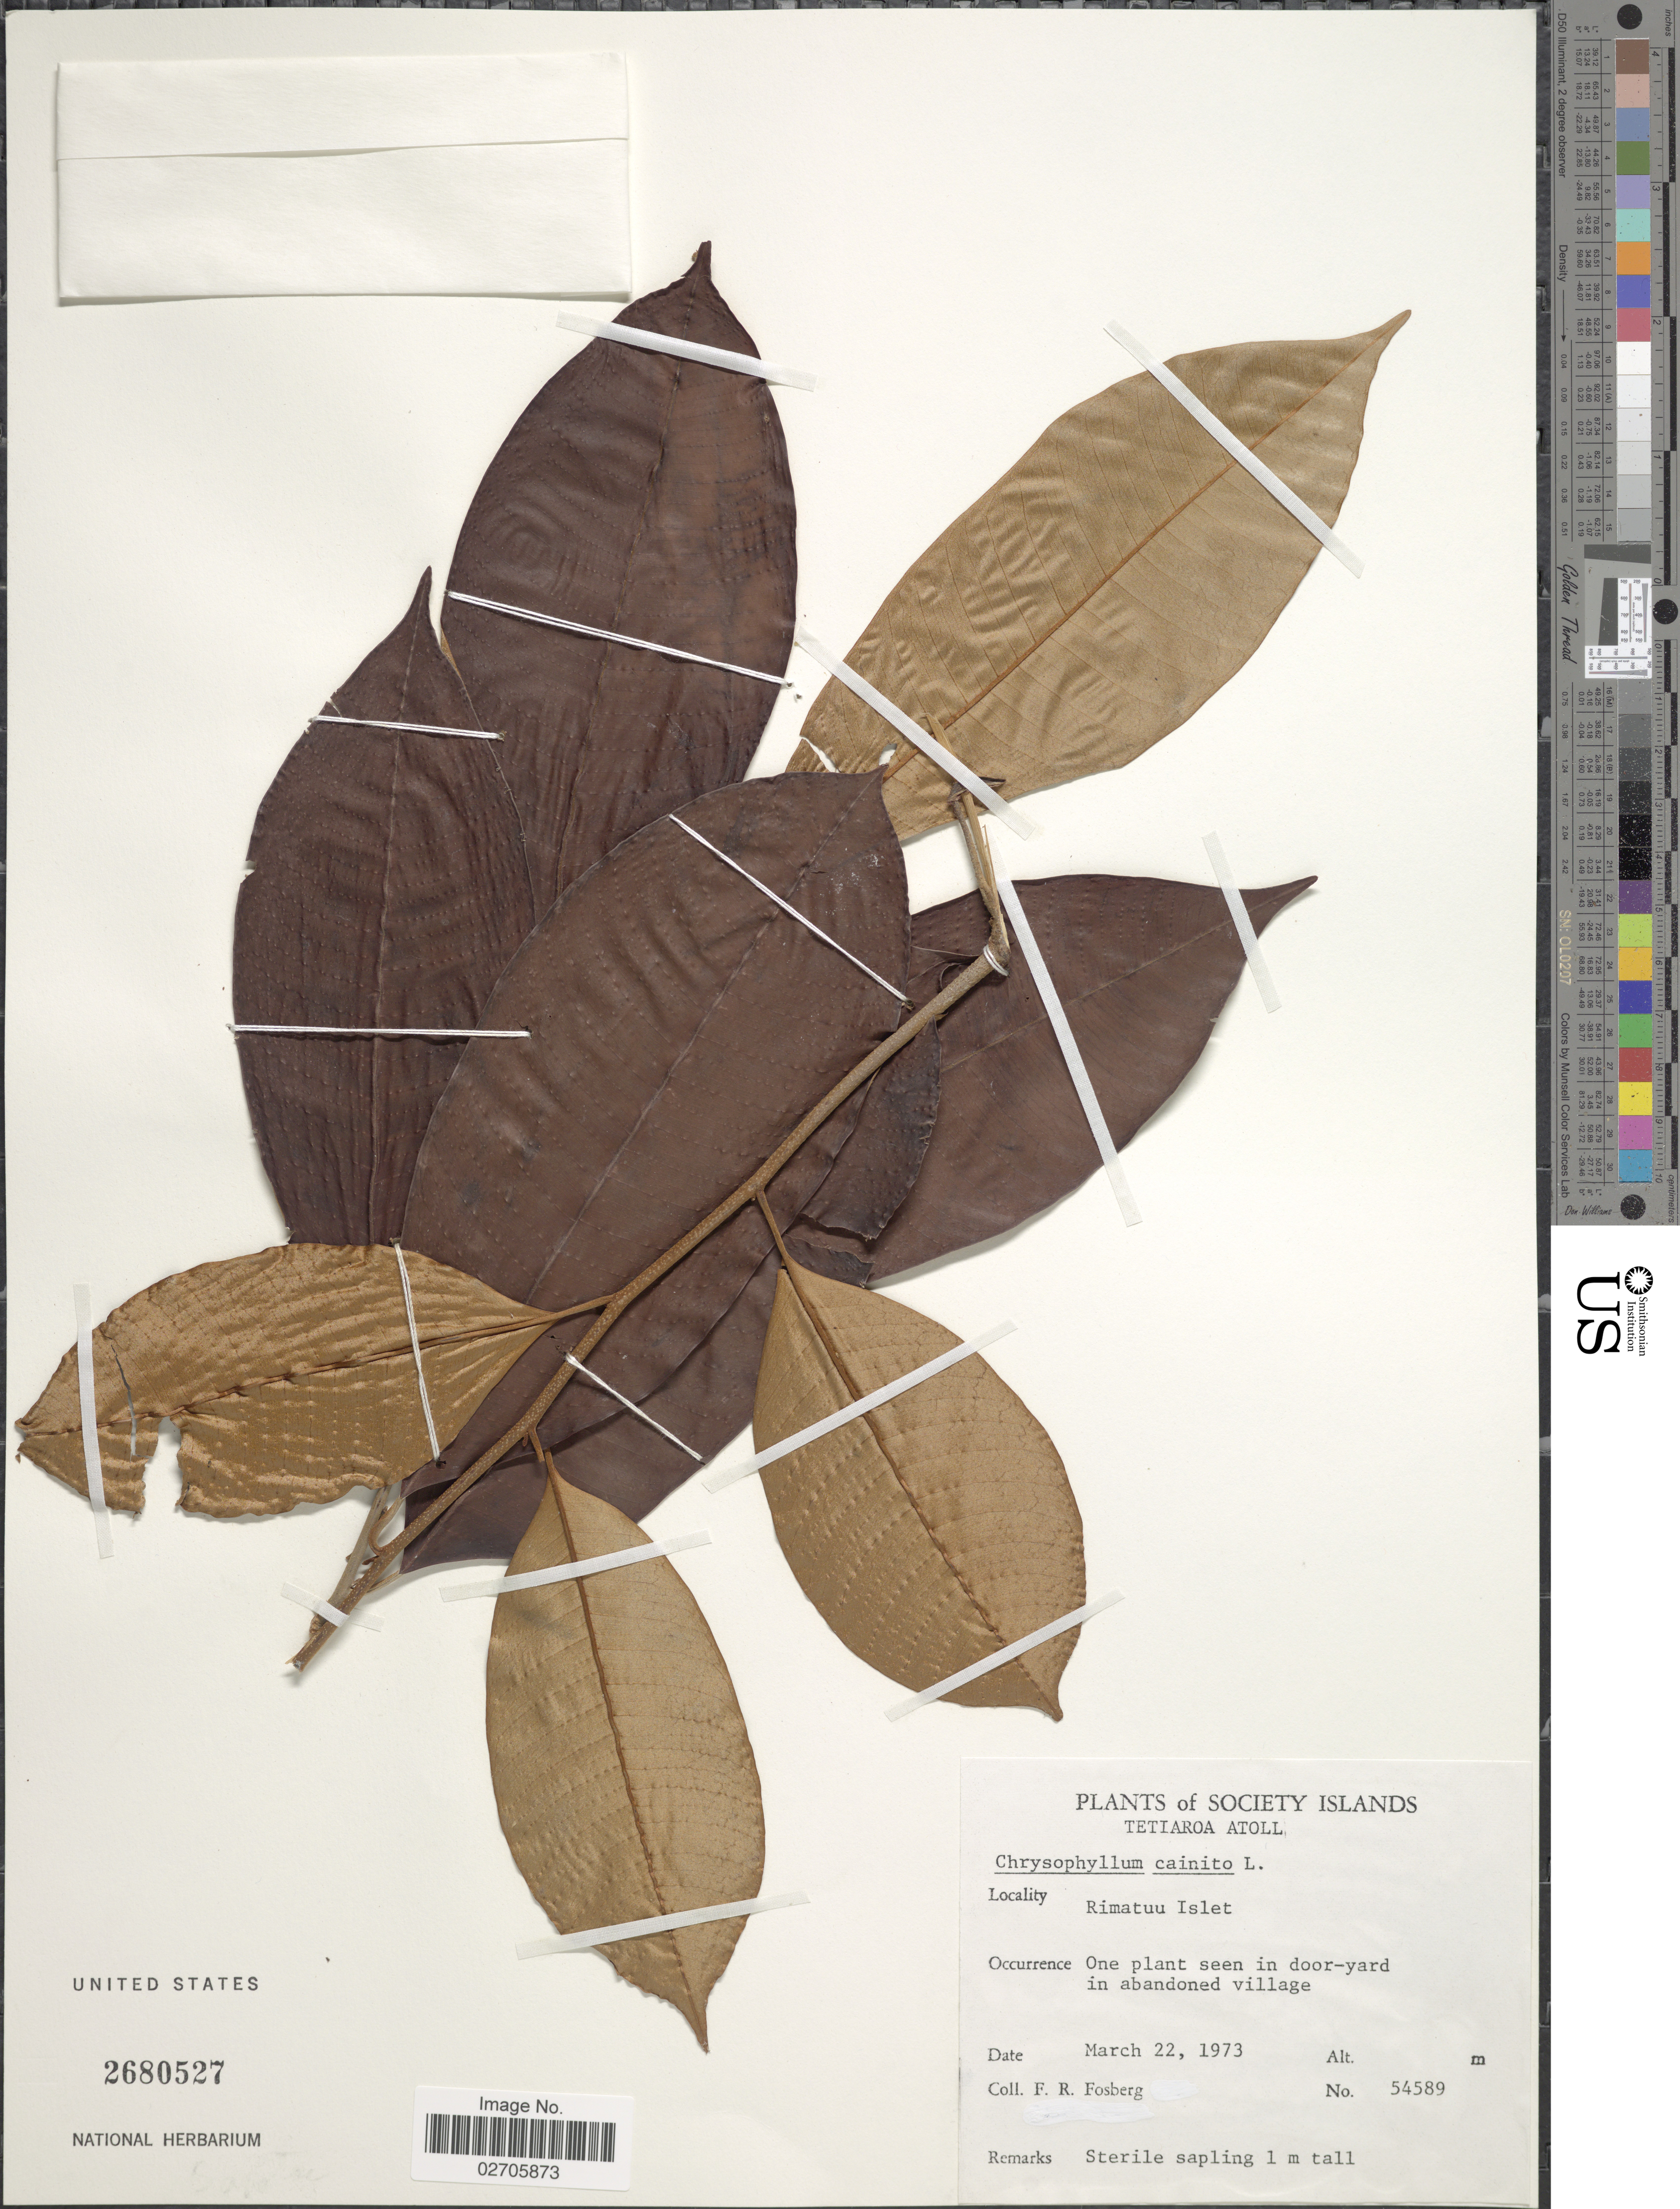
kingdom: Plantae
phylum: Tracheophyta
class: Magnoliopsida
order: Ericales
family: Sapotaceae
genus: Chrysophyllum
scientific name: Chrysophyllum cainito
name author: L.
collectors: F. R. Fosberg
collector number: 54589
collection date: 1973-03-22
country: French Polynesia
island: Tetiaroa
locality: Society Islands, Tetiaroa Atoll, Rimatuu Islet, One plant seen in door-yard in abandoned village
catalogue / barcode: US 2680527